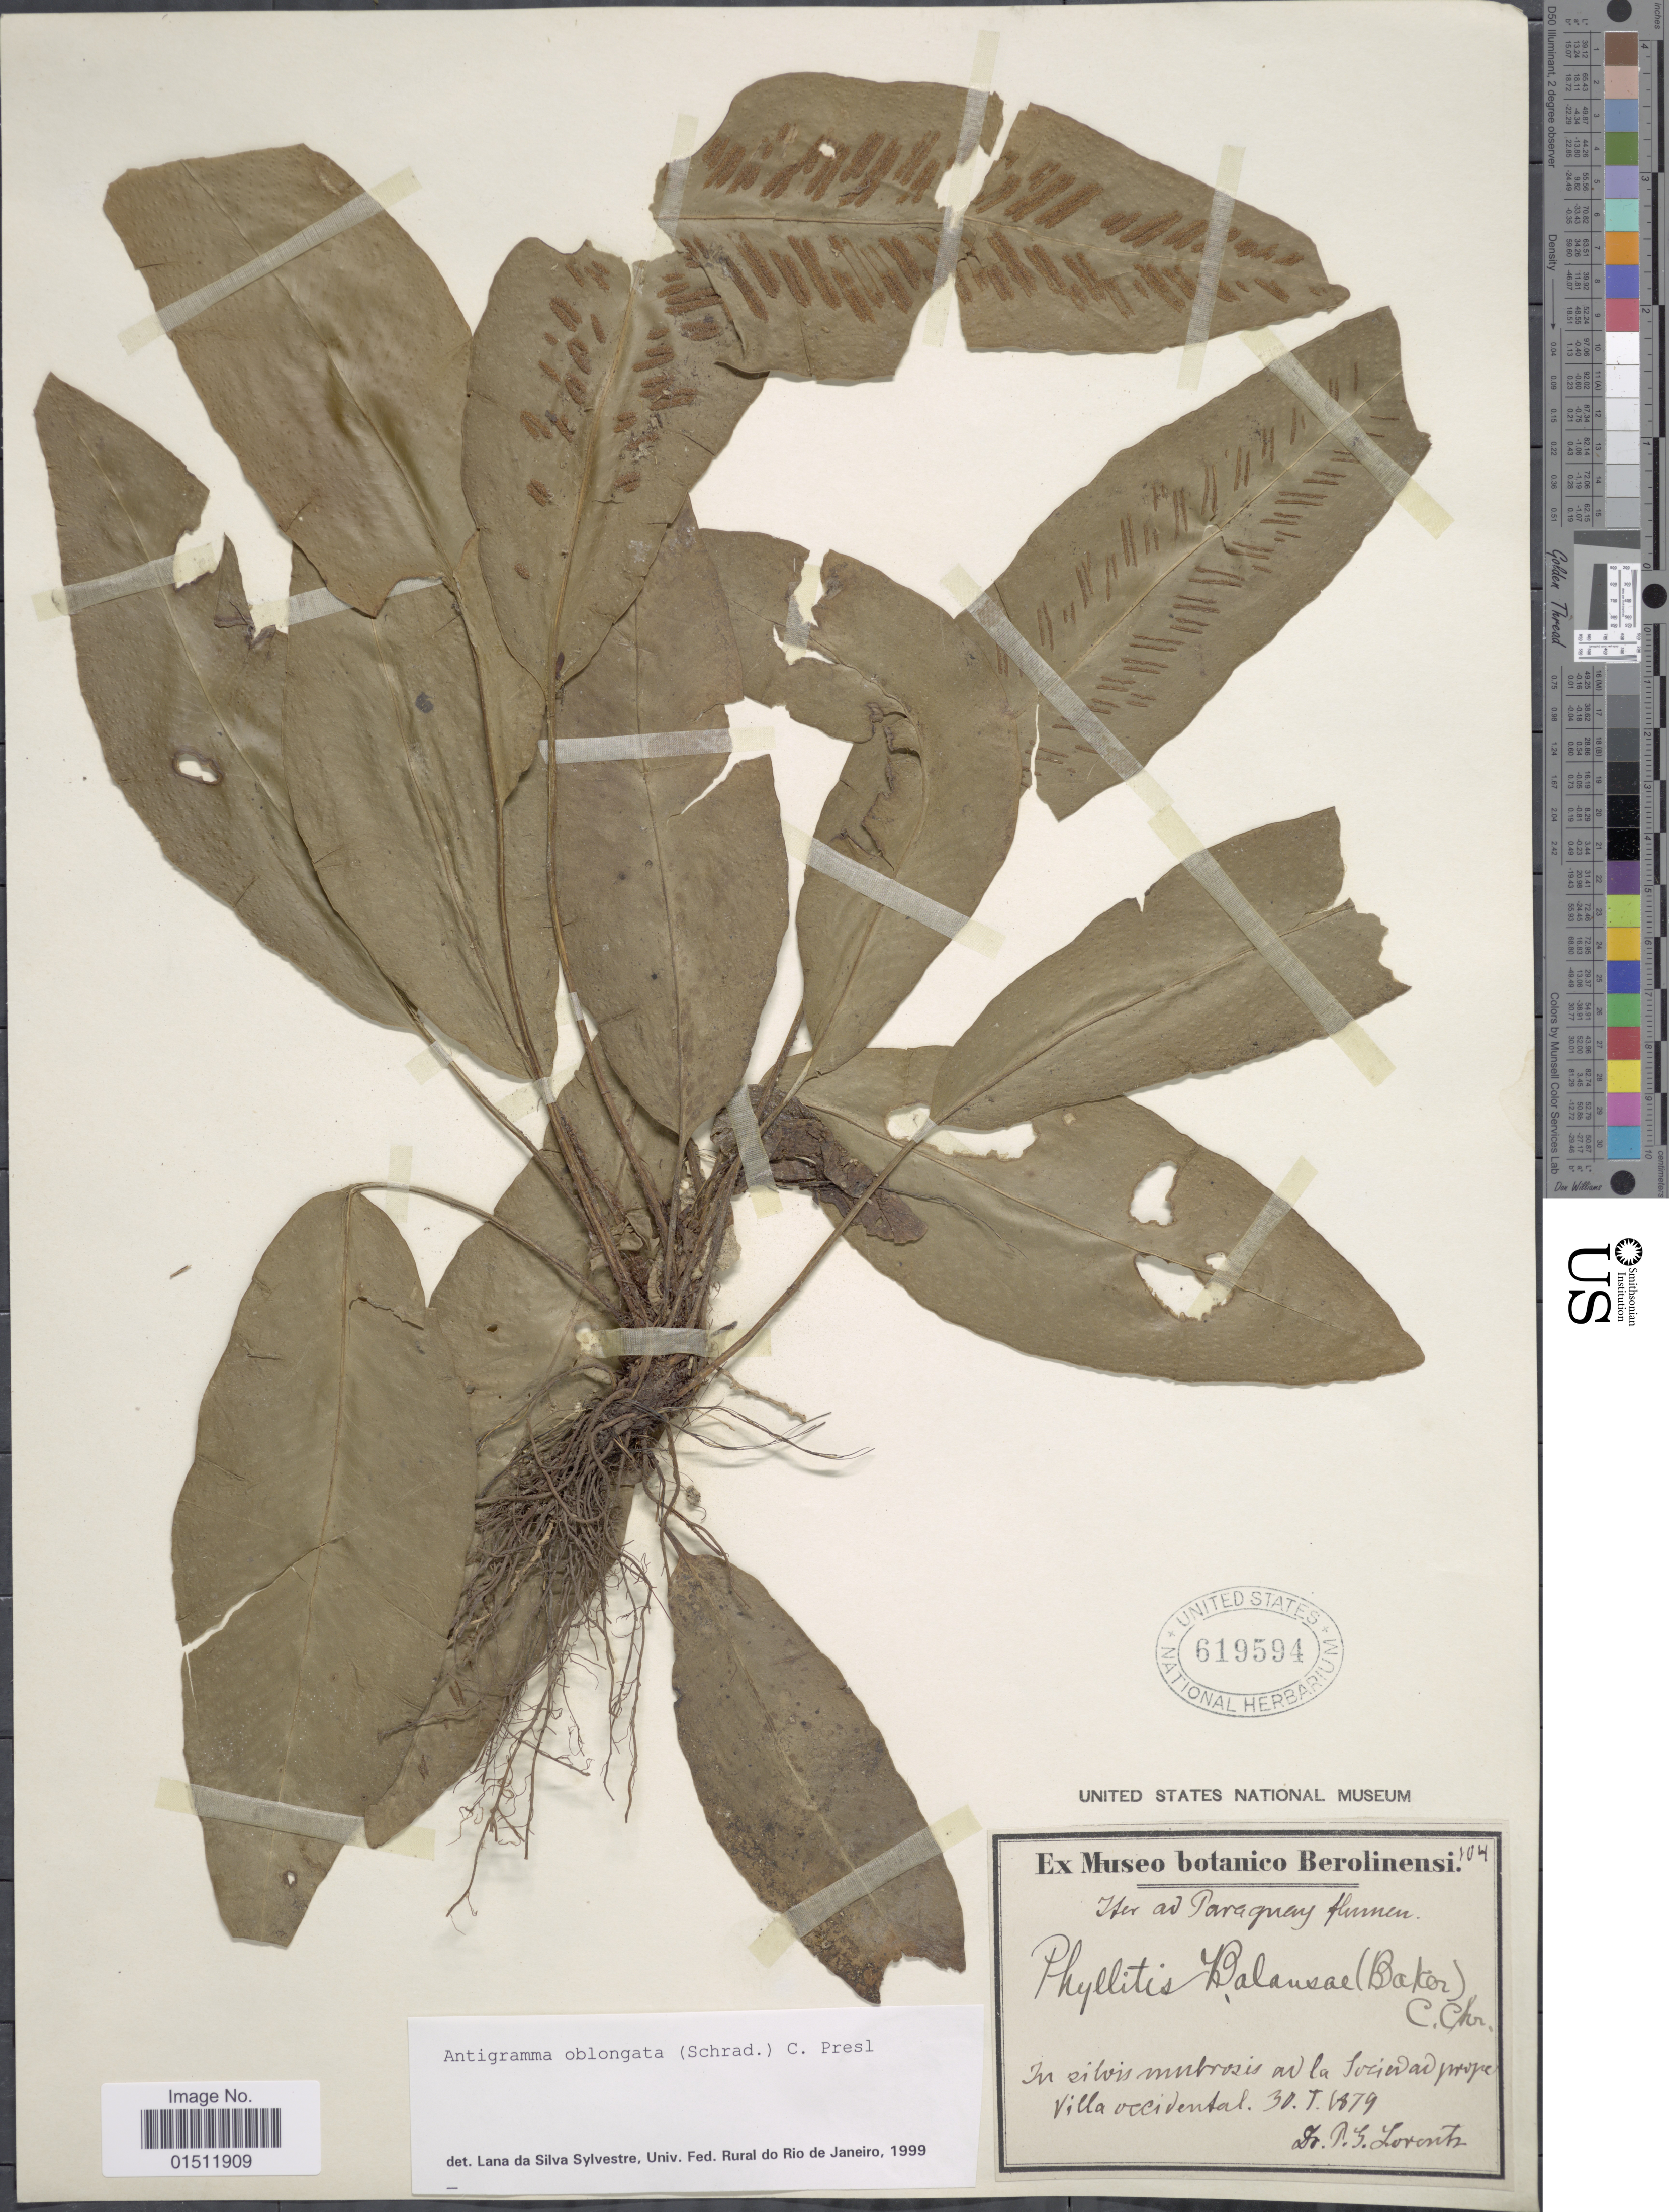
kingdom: Plantae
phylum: Tracheophyta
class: Polypodiopsida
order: Polypodiales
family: Aspleniaceae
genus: Asplenium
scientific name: Asplenium oblongatum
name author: Mett.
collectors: P. G. Lorentz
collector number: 104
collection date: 1879-01-30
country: Paraguay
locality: In silvia umbrosis ad la Sociedad prope Villa occidental.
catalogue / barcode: US 619594